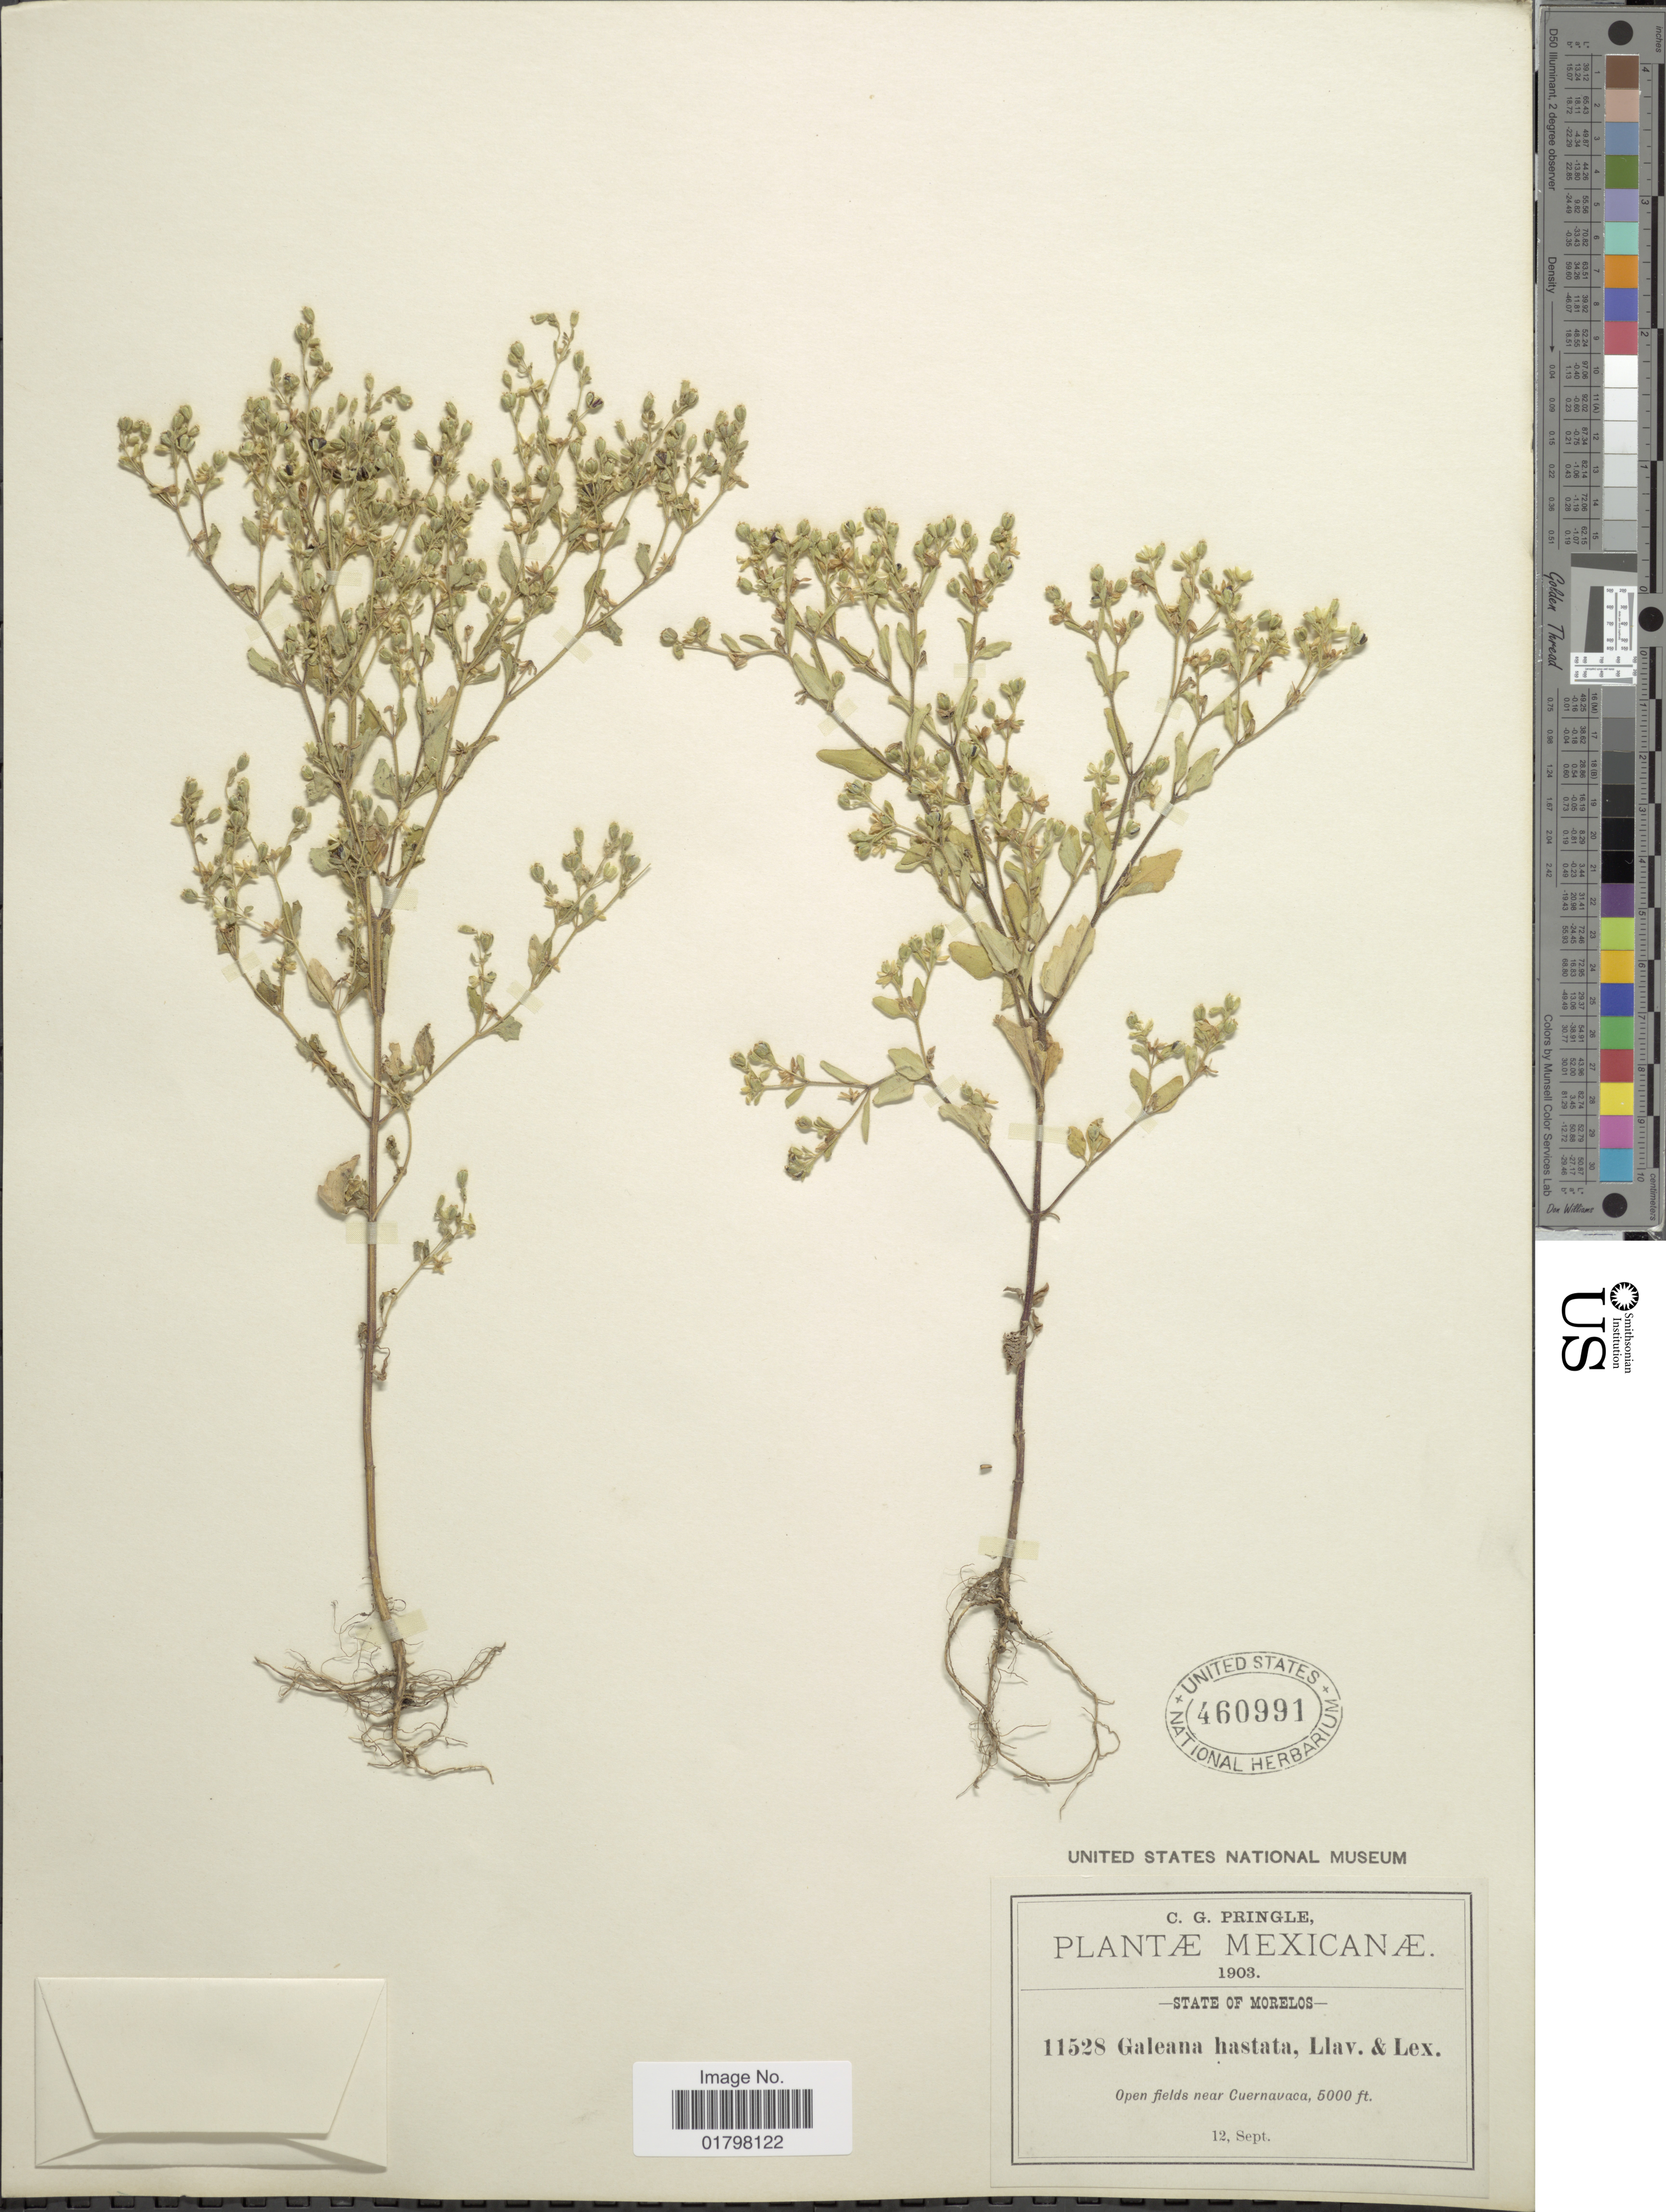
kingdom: Plantae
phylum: Tracheophyta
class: Magnoliopsida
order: Asterales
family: Asteraceae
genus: Galeana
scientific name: Galeana pratensis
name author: (Kunth) Rydb.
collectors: C. G. Pringle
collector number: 11528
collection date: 1903-09-12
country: Mexico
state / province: Morelos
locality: State of Morelos. Open fields near Cuernavaca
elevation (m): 1524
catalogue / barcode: US 460991